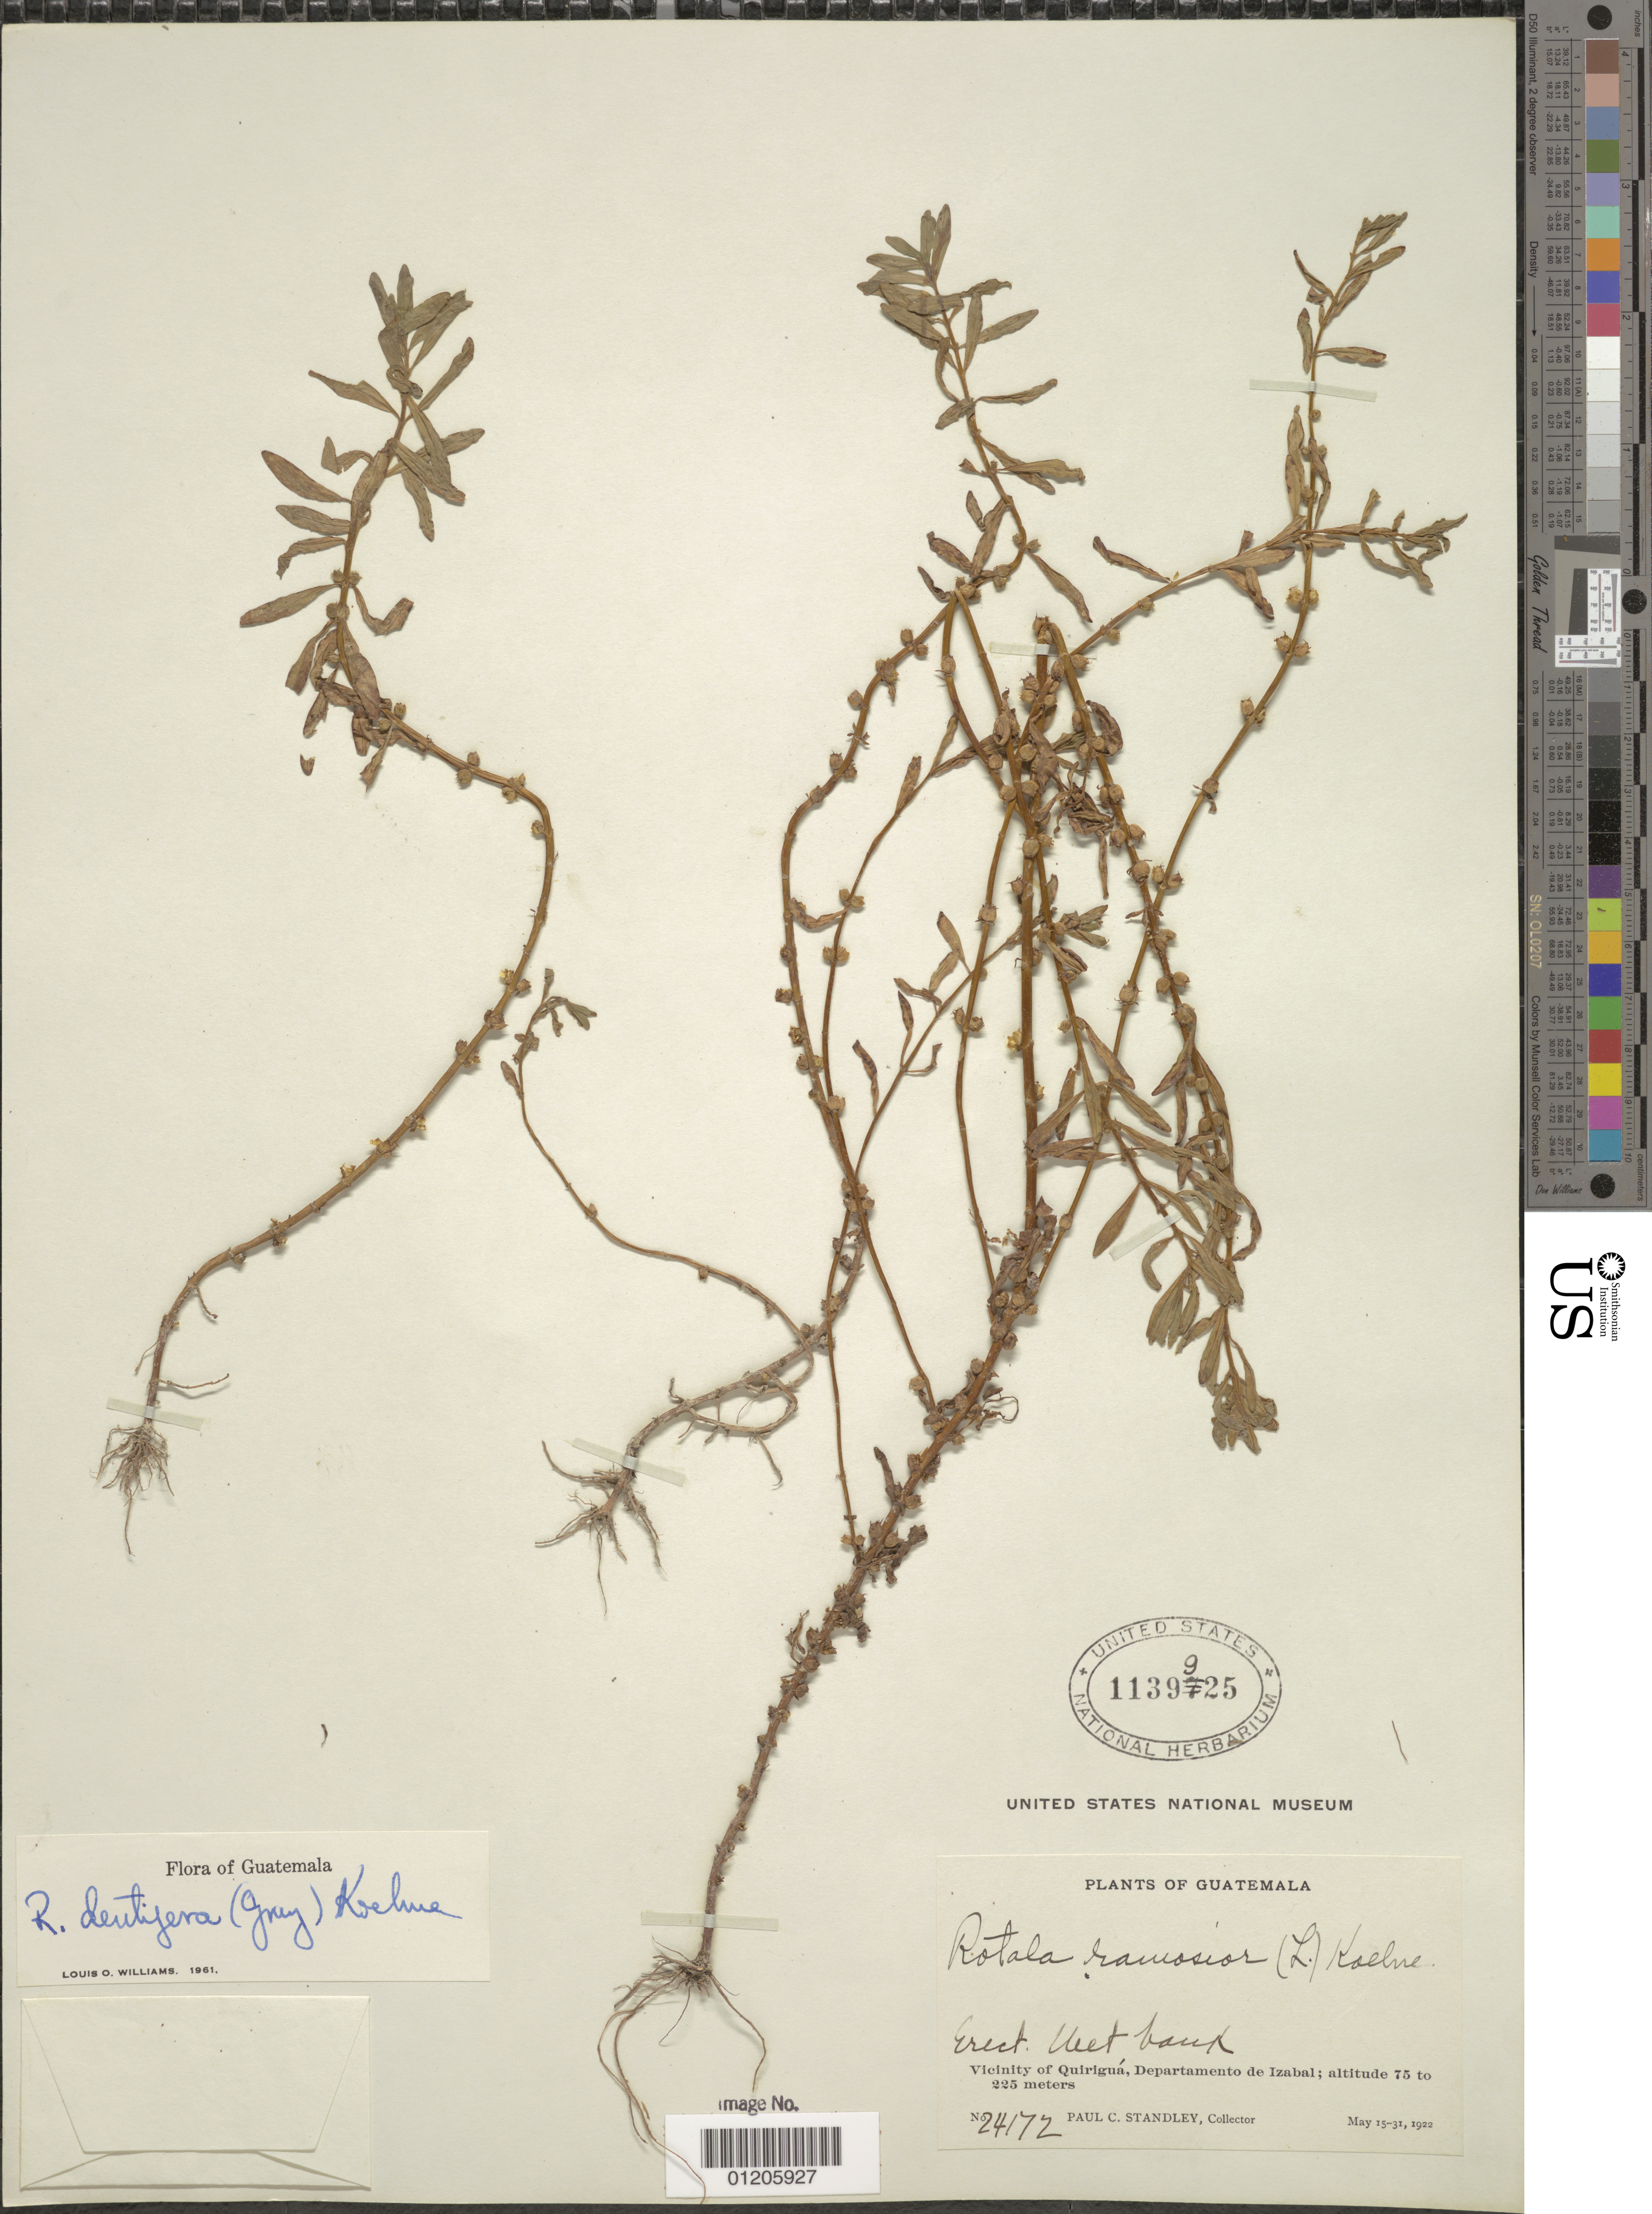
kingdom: Plantae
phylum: Tracheophyta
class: Magnoliopsida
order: Myrtales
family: Lythraceae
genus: Rotala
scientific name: Rotala dentifera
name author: (A. Gray) Koehne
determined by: Williams, Louis O.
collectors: P. C. Standley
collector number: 24172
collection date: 1922-05-15/1922-05-31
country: Guatemala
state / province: Izabal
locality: Vicinity of Quirigua.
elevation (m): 75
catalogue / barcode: US 1139925